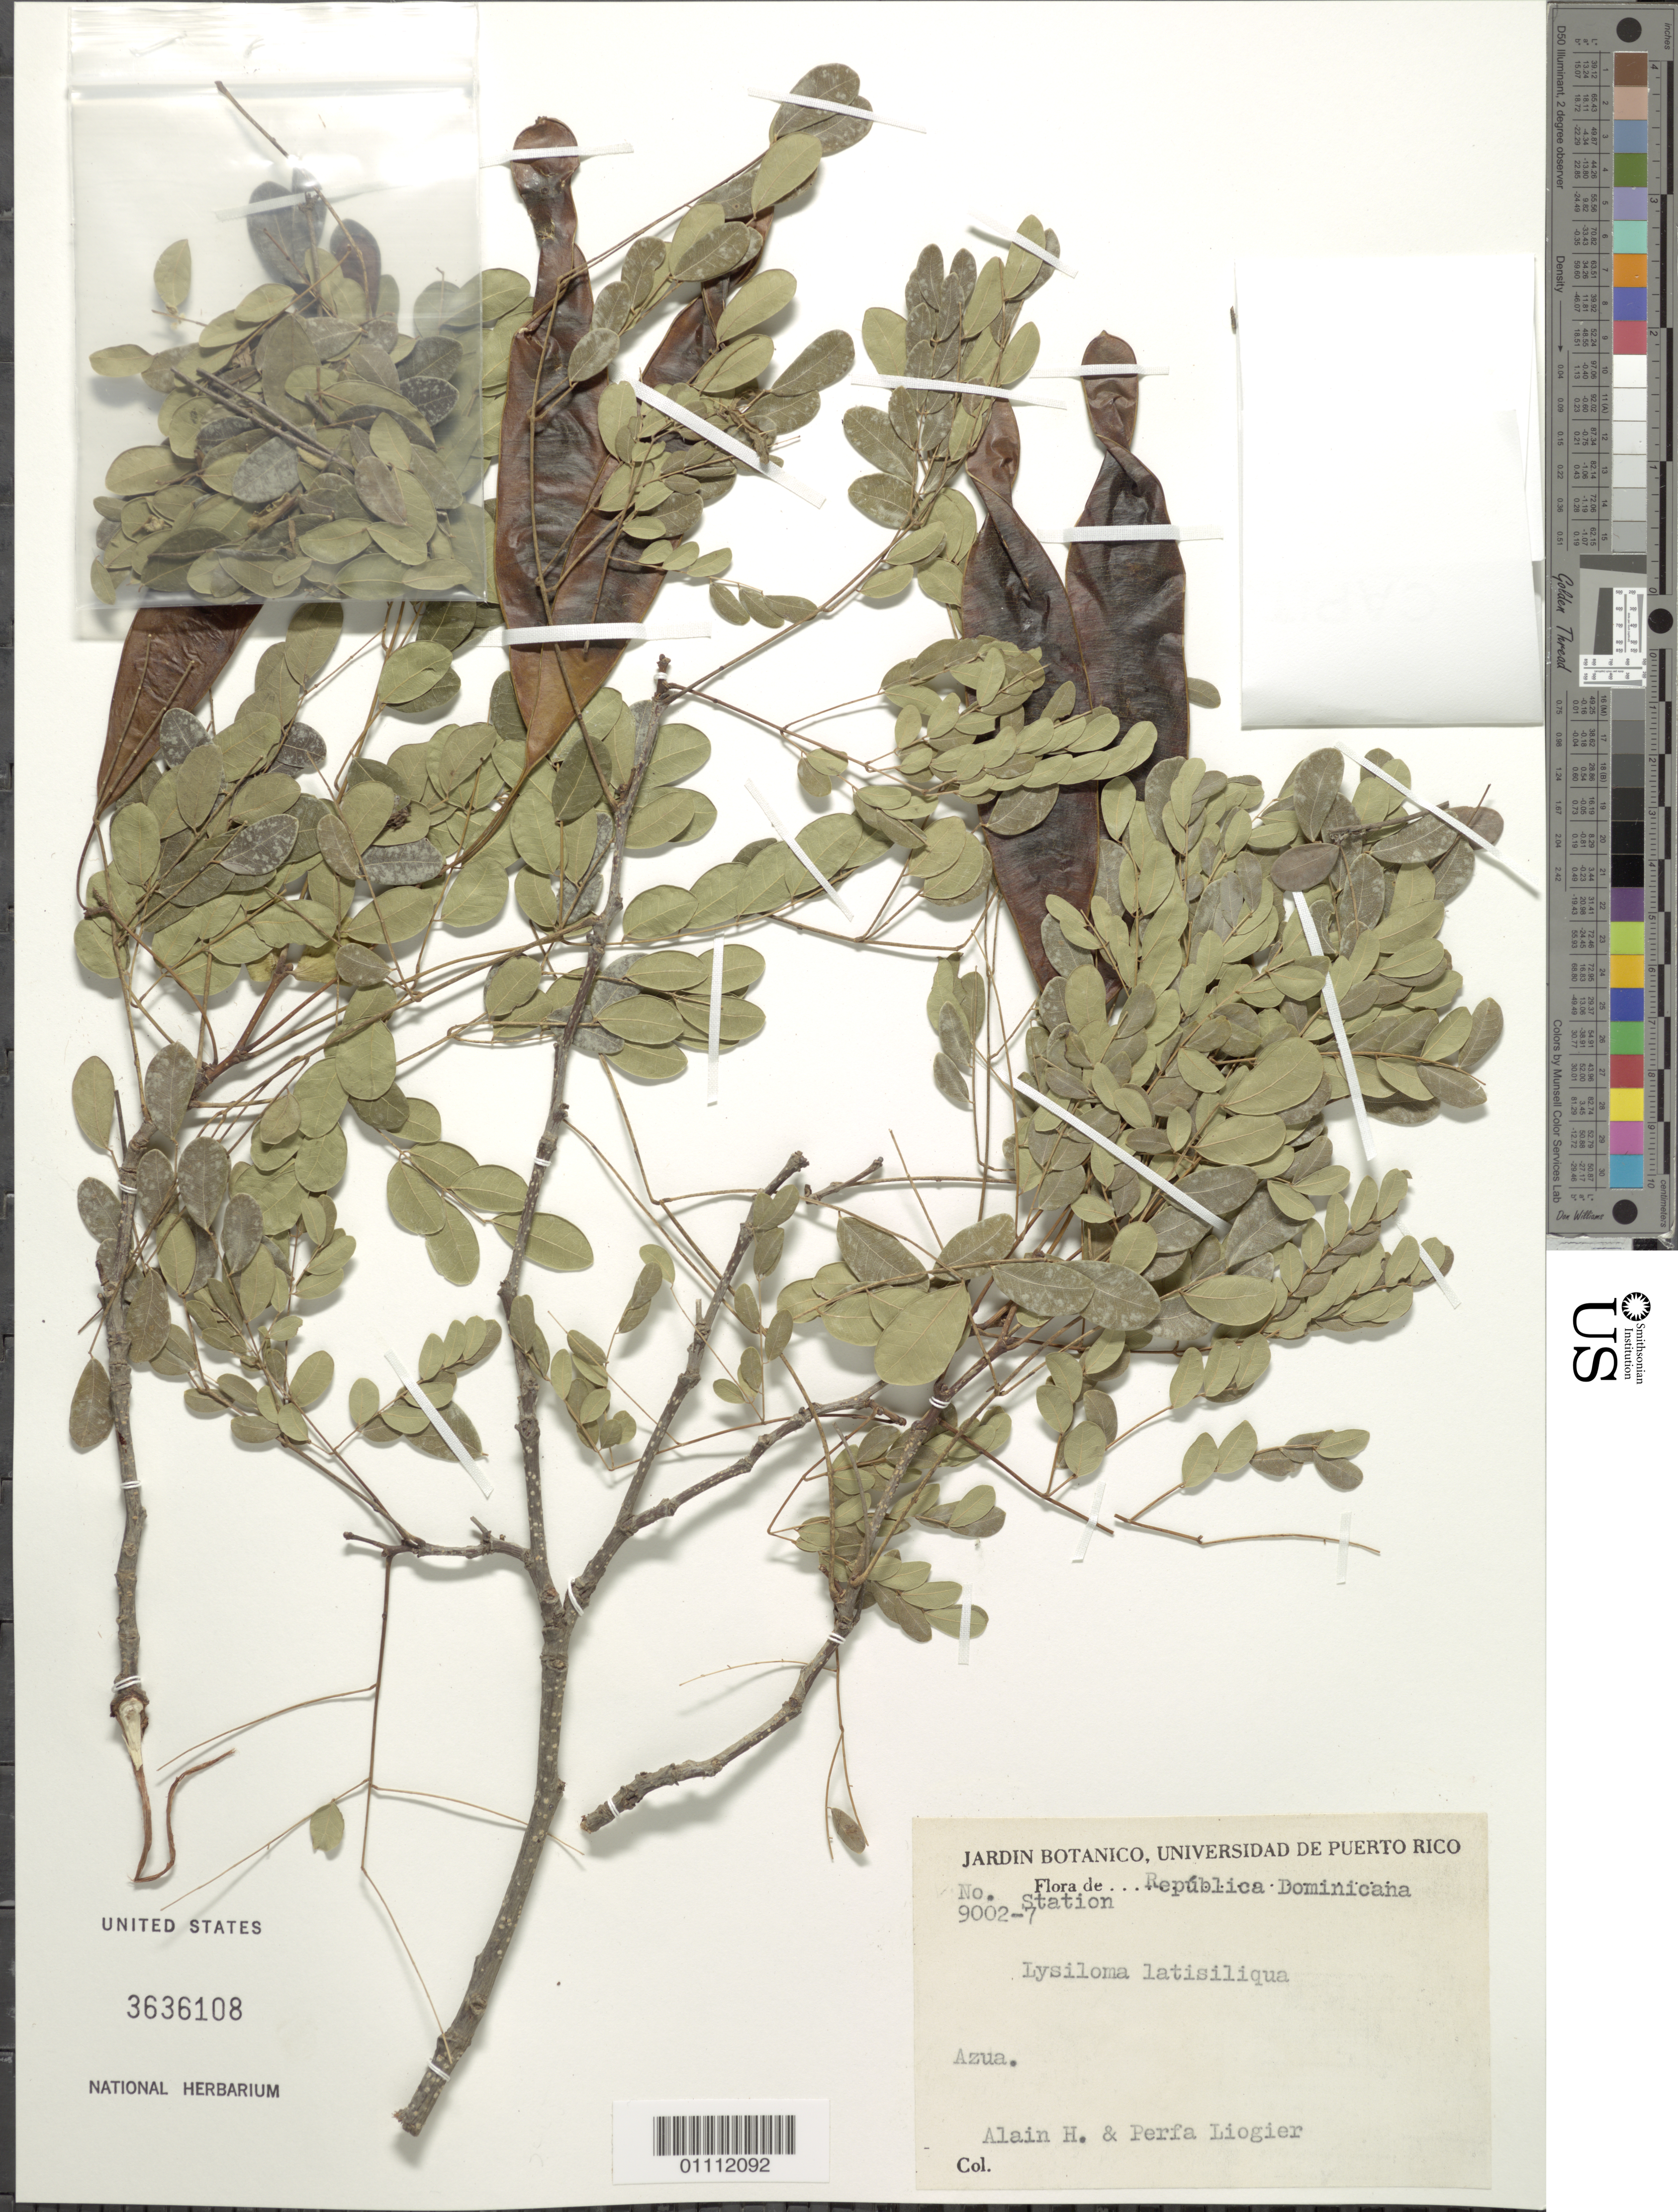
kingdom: Plantae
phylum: Tracheophyta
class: Magnoliopsida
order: Fabales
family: Fabaceae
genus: Lysiloma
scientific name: Lysiloma latisiliquum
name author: (L.) Benth.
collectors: A. H. Liogier & M. P. Liogier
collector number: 9002-7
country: Dominican Republic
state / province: Azua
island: Hispaniola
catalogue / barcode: US 3636108